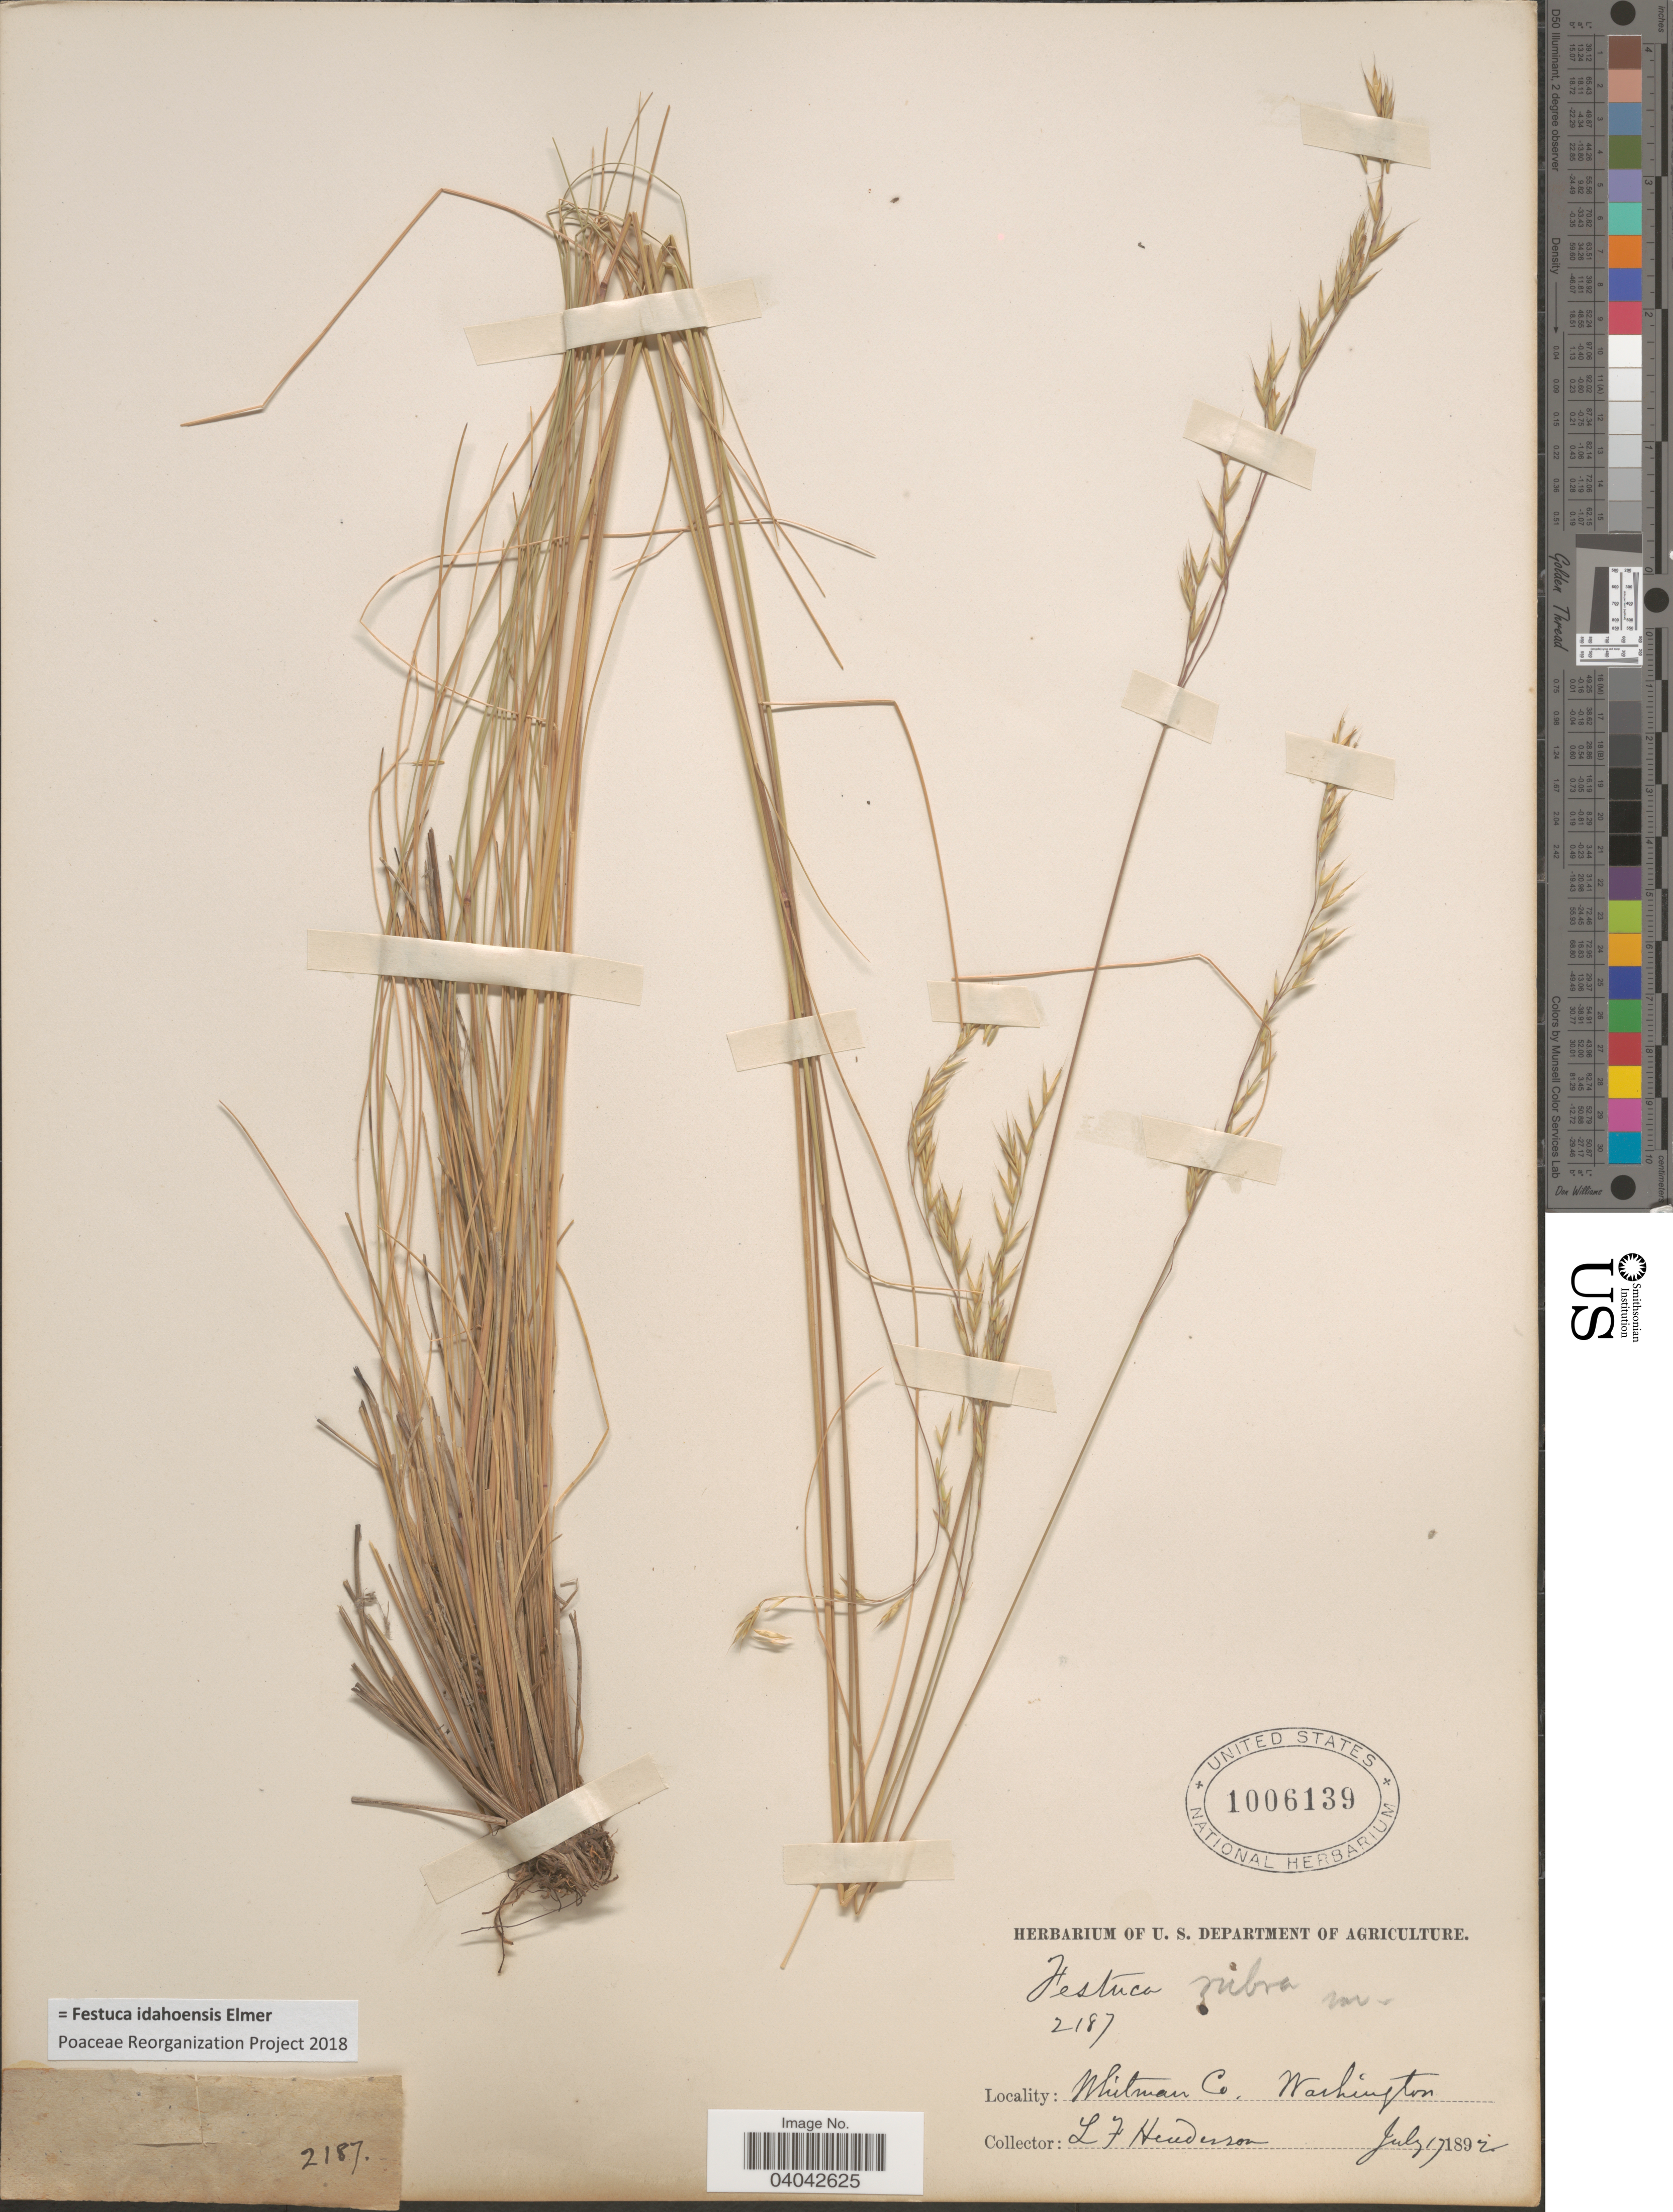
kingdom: Plantae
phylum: Tracheophyta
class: Liliopsida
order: Poales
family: Poaceae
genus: Festuca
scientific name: Festuca idahoensis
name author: Elmer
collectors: L. Henderson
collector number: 2187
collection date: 1892-07-17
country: United States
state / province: Washington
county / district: Whitman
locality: Whitman Co.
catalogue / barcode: US 1006139